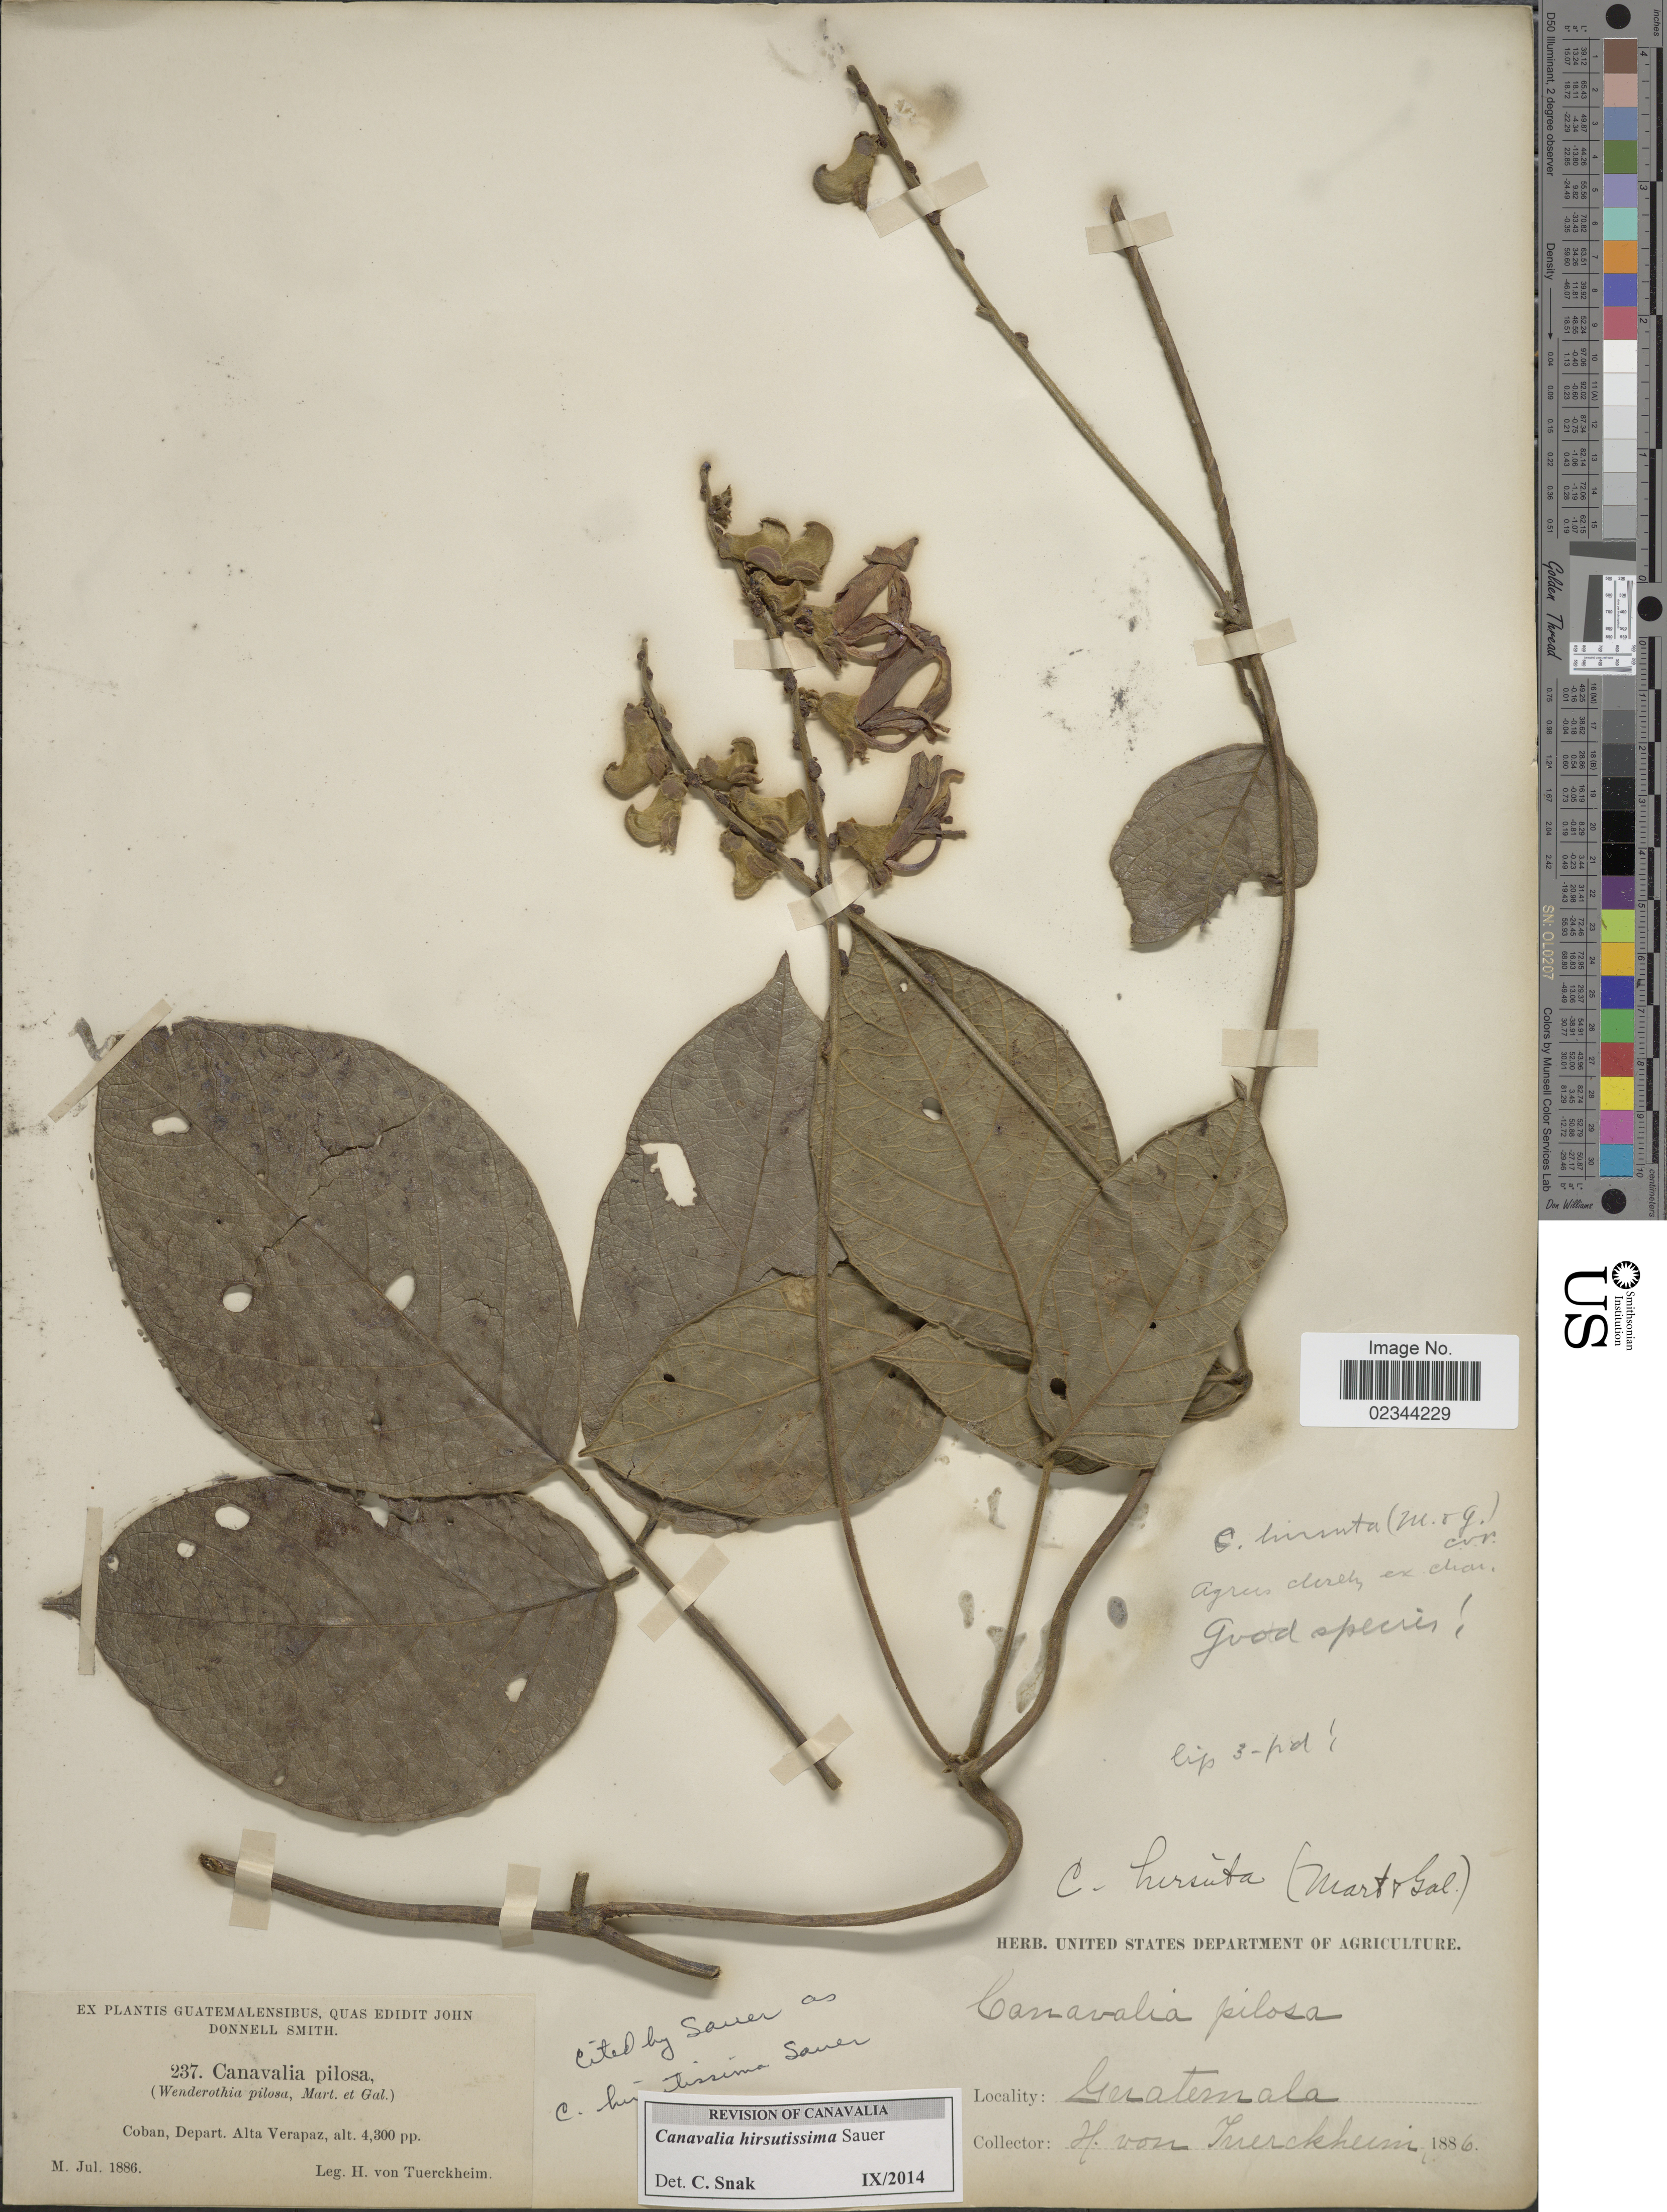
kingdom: Plantae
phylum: Tracheophyta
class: Magnoliopsida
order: Fabales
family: Fabaceae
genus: Canavalia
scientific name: Canavalia hirsutissima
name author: Sauer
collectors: H. von Türckheim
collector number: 237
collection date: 1886-07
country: Guatemala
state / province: Alta Verapaz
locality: Coban, Depart. Alta Verapaz.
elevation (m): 1311